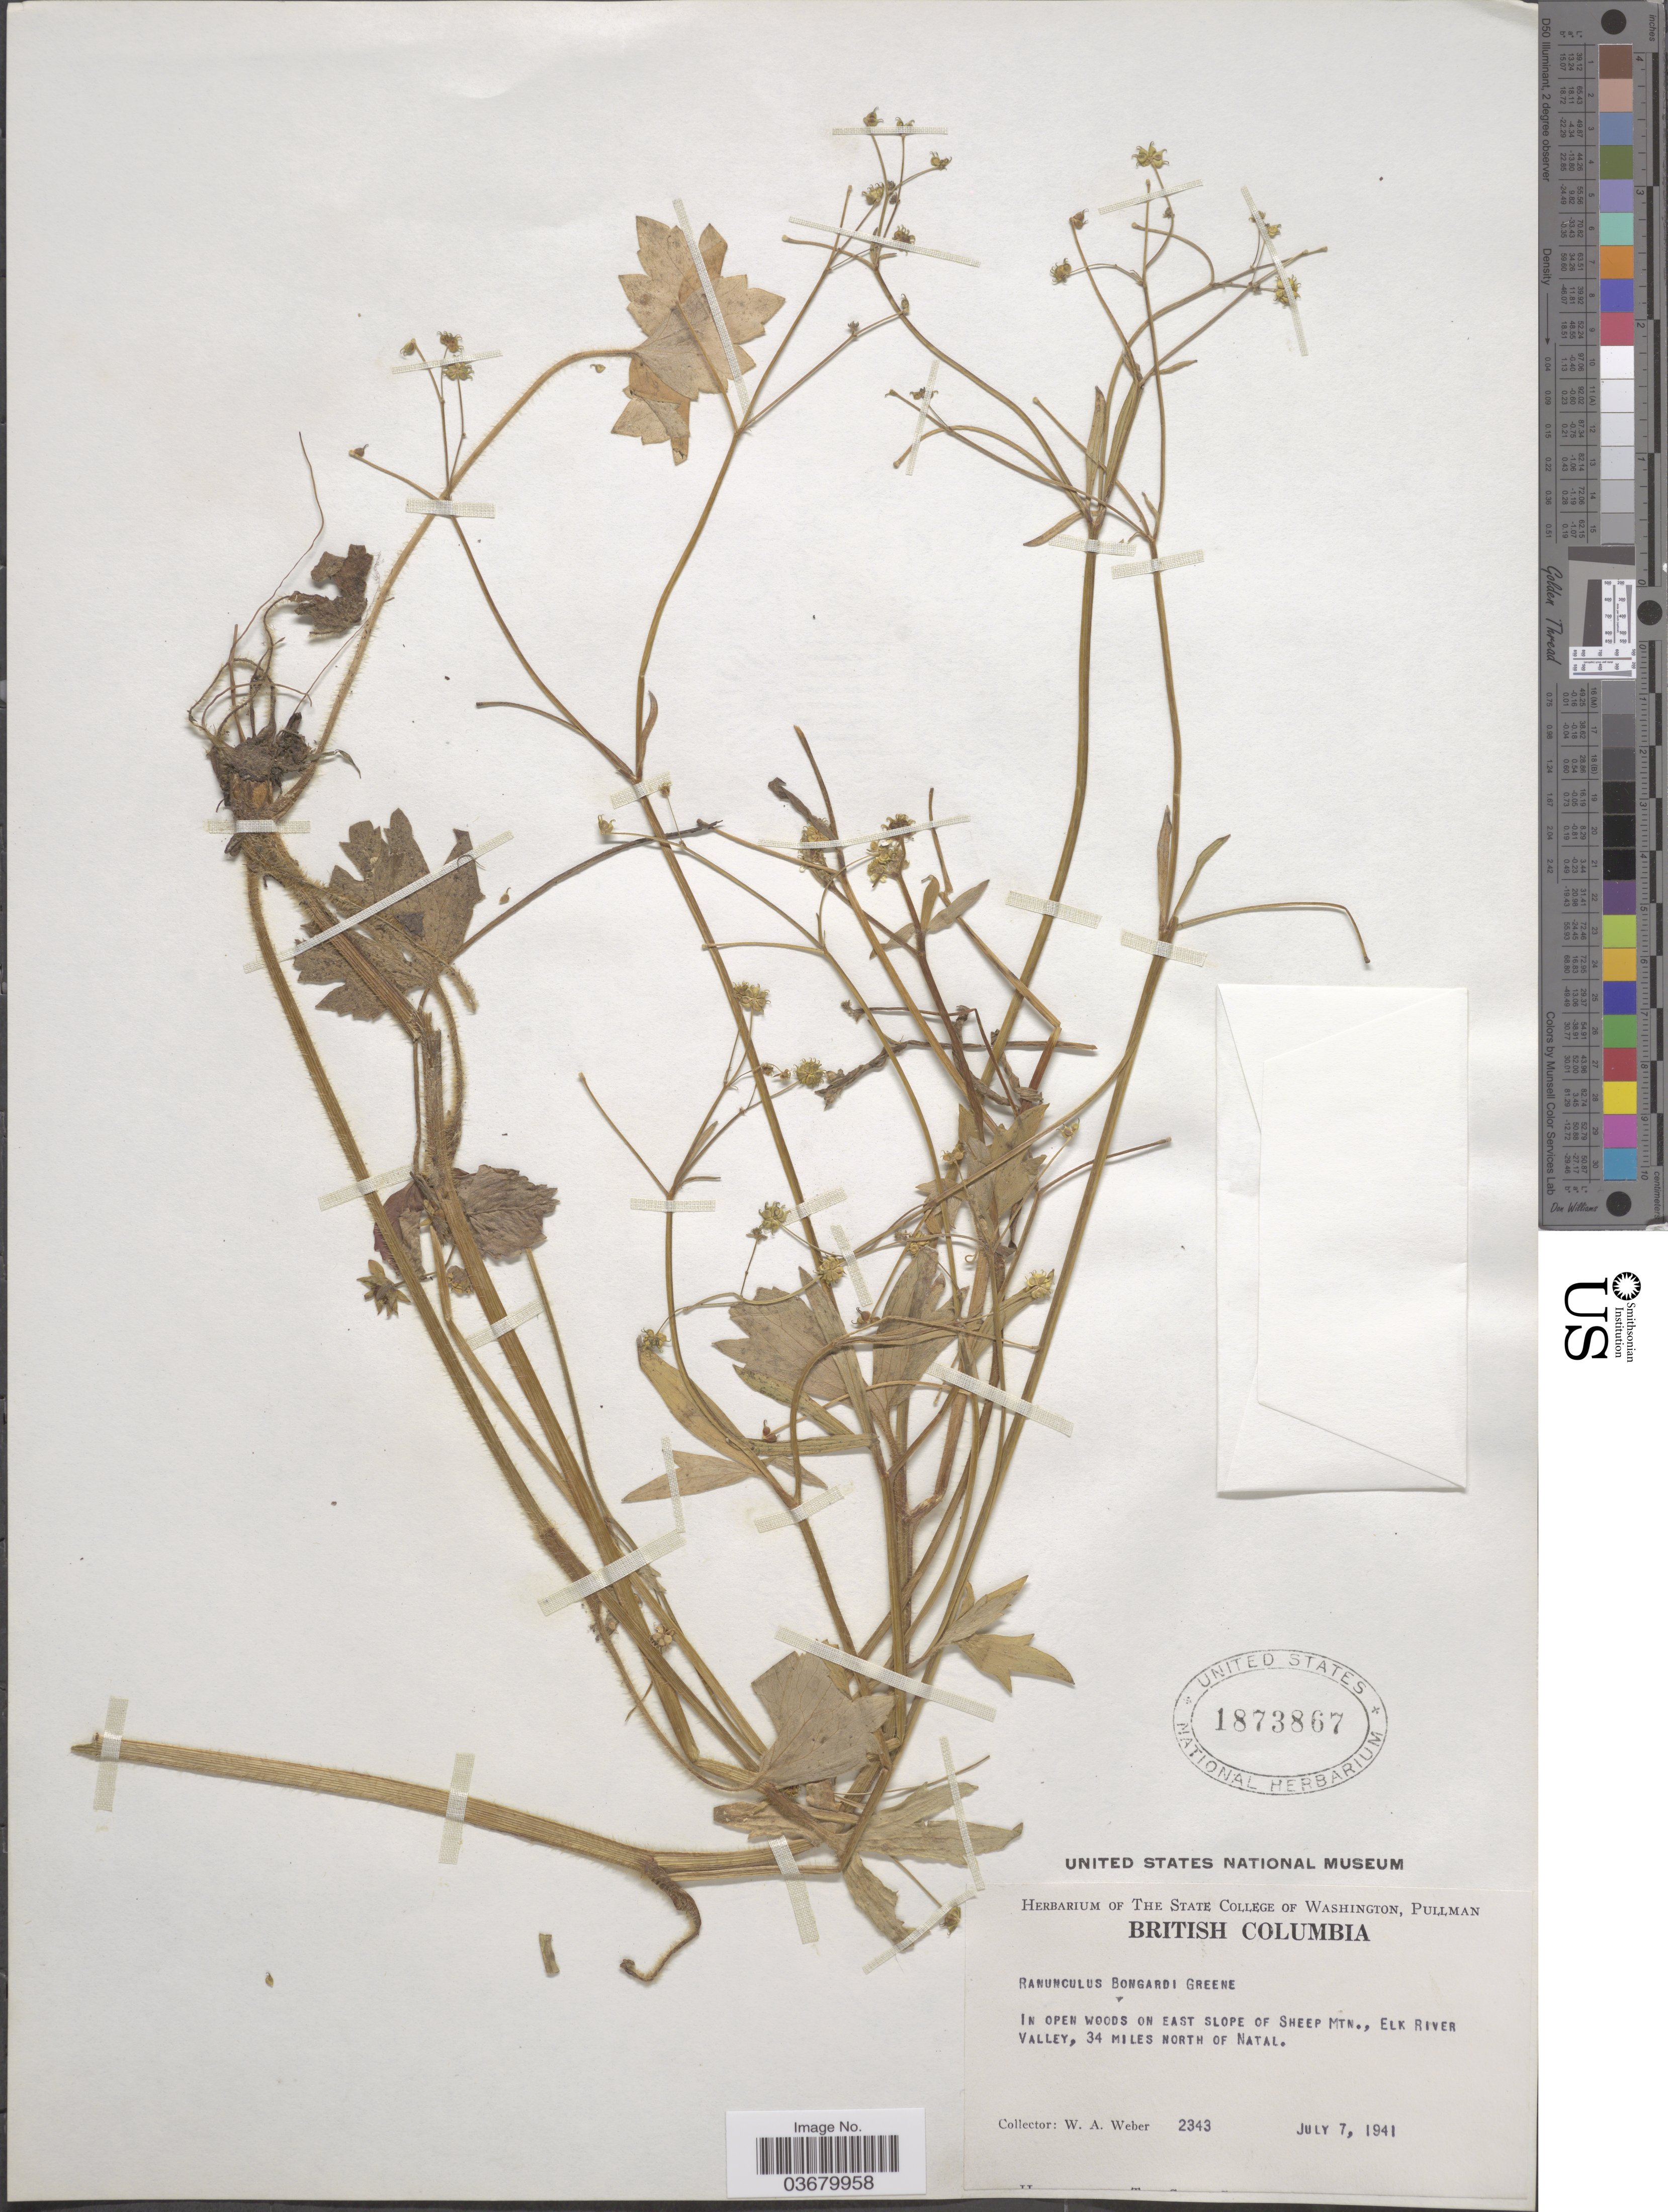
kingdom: Plantae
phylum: Tracheophyta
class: Magnoliopsida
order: Ranunculales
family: Ranunculaceae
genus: Ranunculus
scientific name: Ranunculus bongardii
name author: Greene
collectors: W. A. Weber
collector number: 2343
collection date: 1941-07-07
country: Canada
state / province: British Columbia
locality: On east slope of Sheep Mtn., Elk River Valley, 34 miles north of Natal.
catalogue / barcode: US 1873867